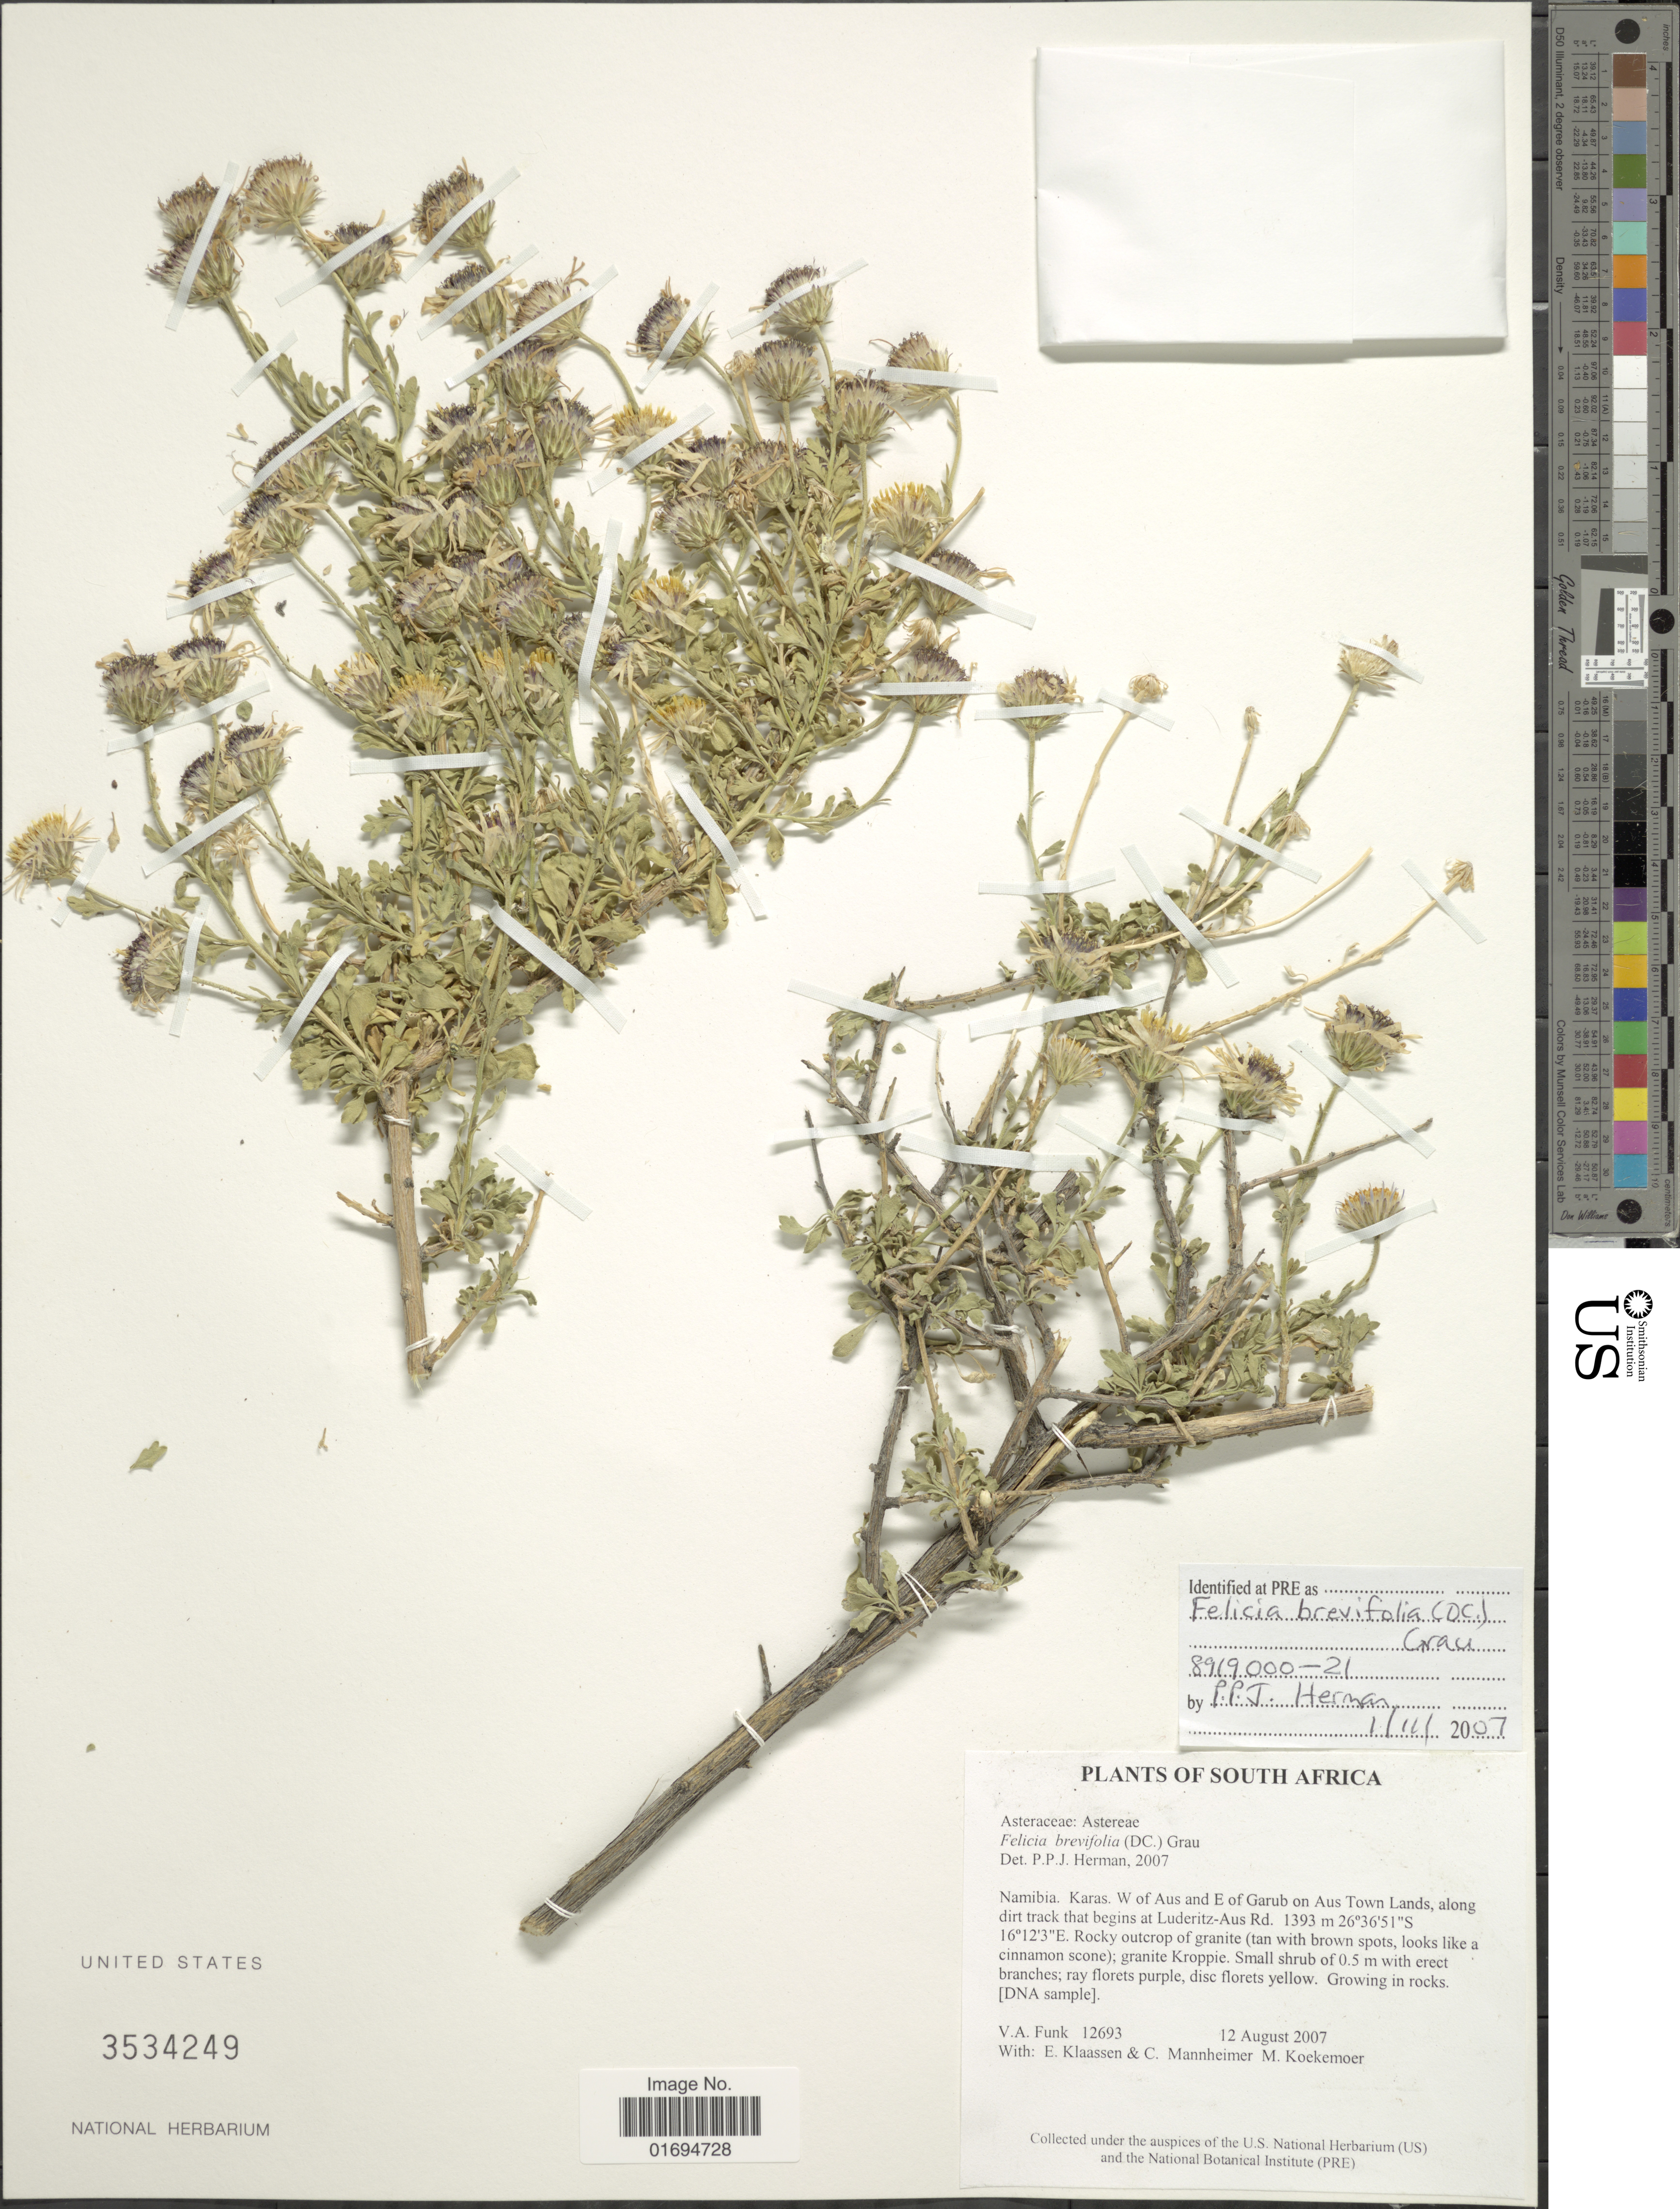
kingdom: Plantae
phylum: Tracheophyta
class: Magnoliopsida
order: Asterales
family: Asteraceae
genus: Felicia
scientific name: Felicia brevifolia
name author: (DC.) Grau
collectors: V. Funk, E. S. Klaassen, C. A. Mannheimer & M. Koekemoer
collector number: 12693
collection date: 2007-08-12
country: Namibia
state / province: Karas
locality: Namibia, Karas, W of Aus and e of Garub on Aus Town Lands, along dirt track that begins at Luderitz-Aus Rd.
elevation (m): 1393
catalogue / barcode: US 3534249